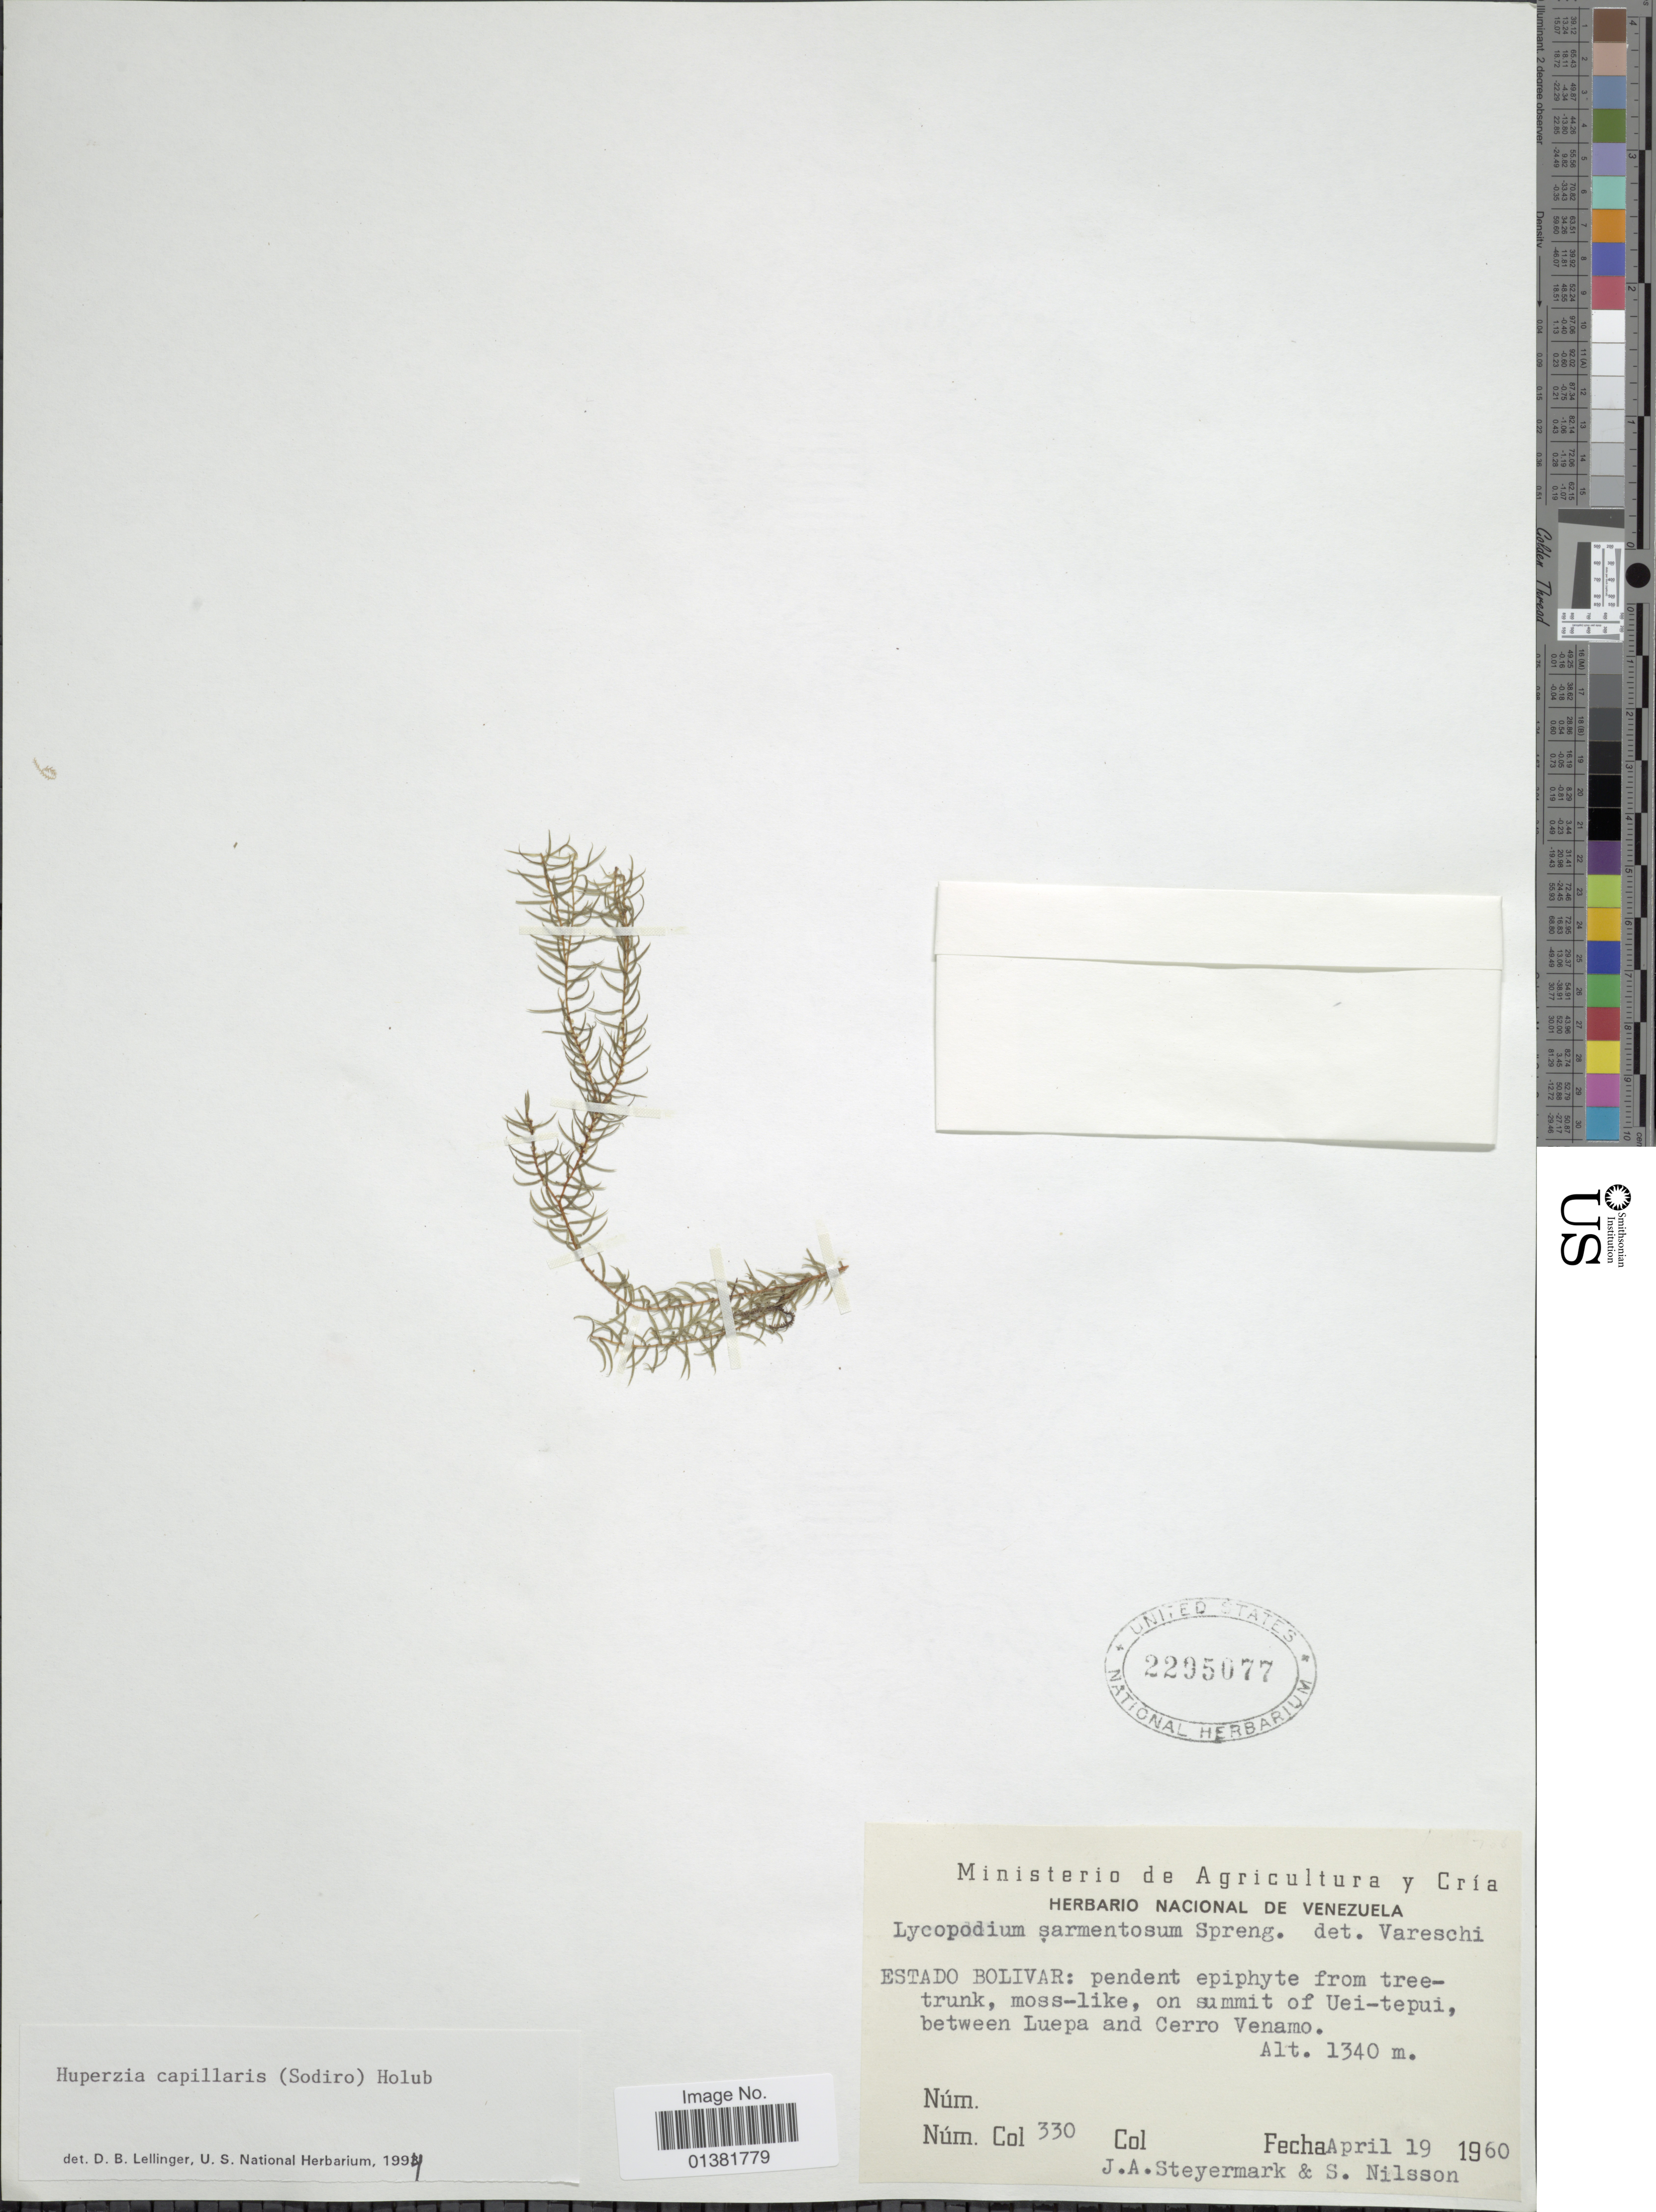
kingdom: Plantae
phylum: Tracheophyta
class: Lycopodiopsida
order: Lycopodiales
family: Lycopodiaceae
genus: Phlegmariurus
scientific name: Phlegmariurus capillaris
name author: (Sodiro) B. Øllg.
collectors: J. Steyermark & S. Nilsson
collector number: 330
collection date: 1960-04-19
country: Ecuador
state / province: Bolívar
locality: On summit of Uei-tepui, between Luepa and Cerro Venamo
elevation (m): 1340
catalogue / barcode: US 2295077